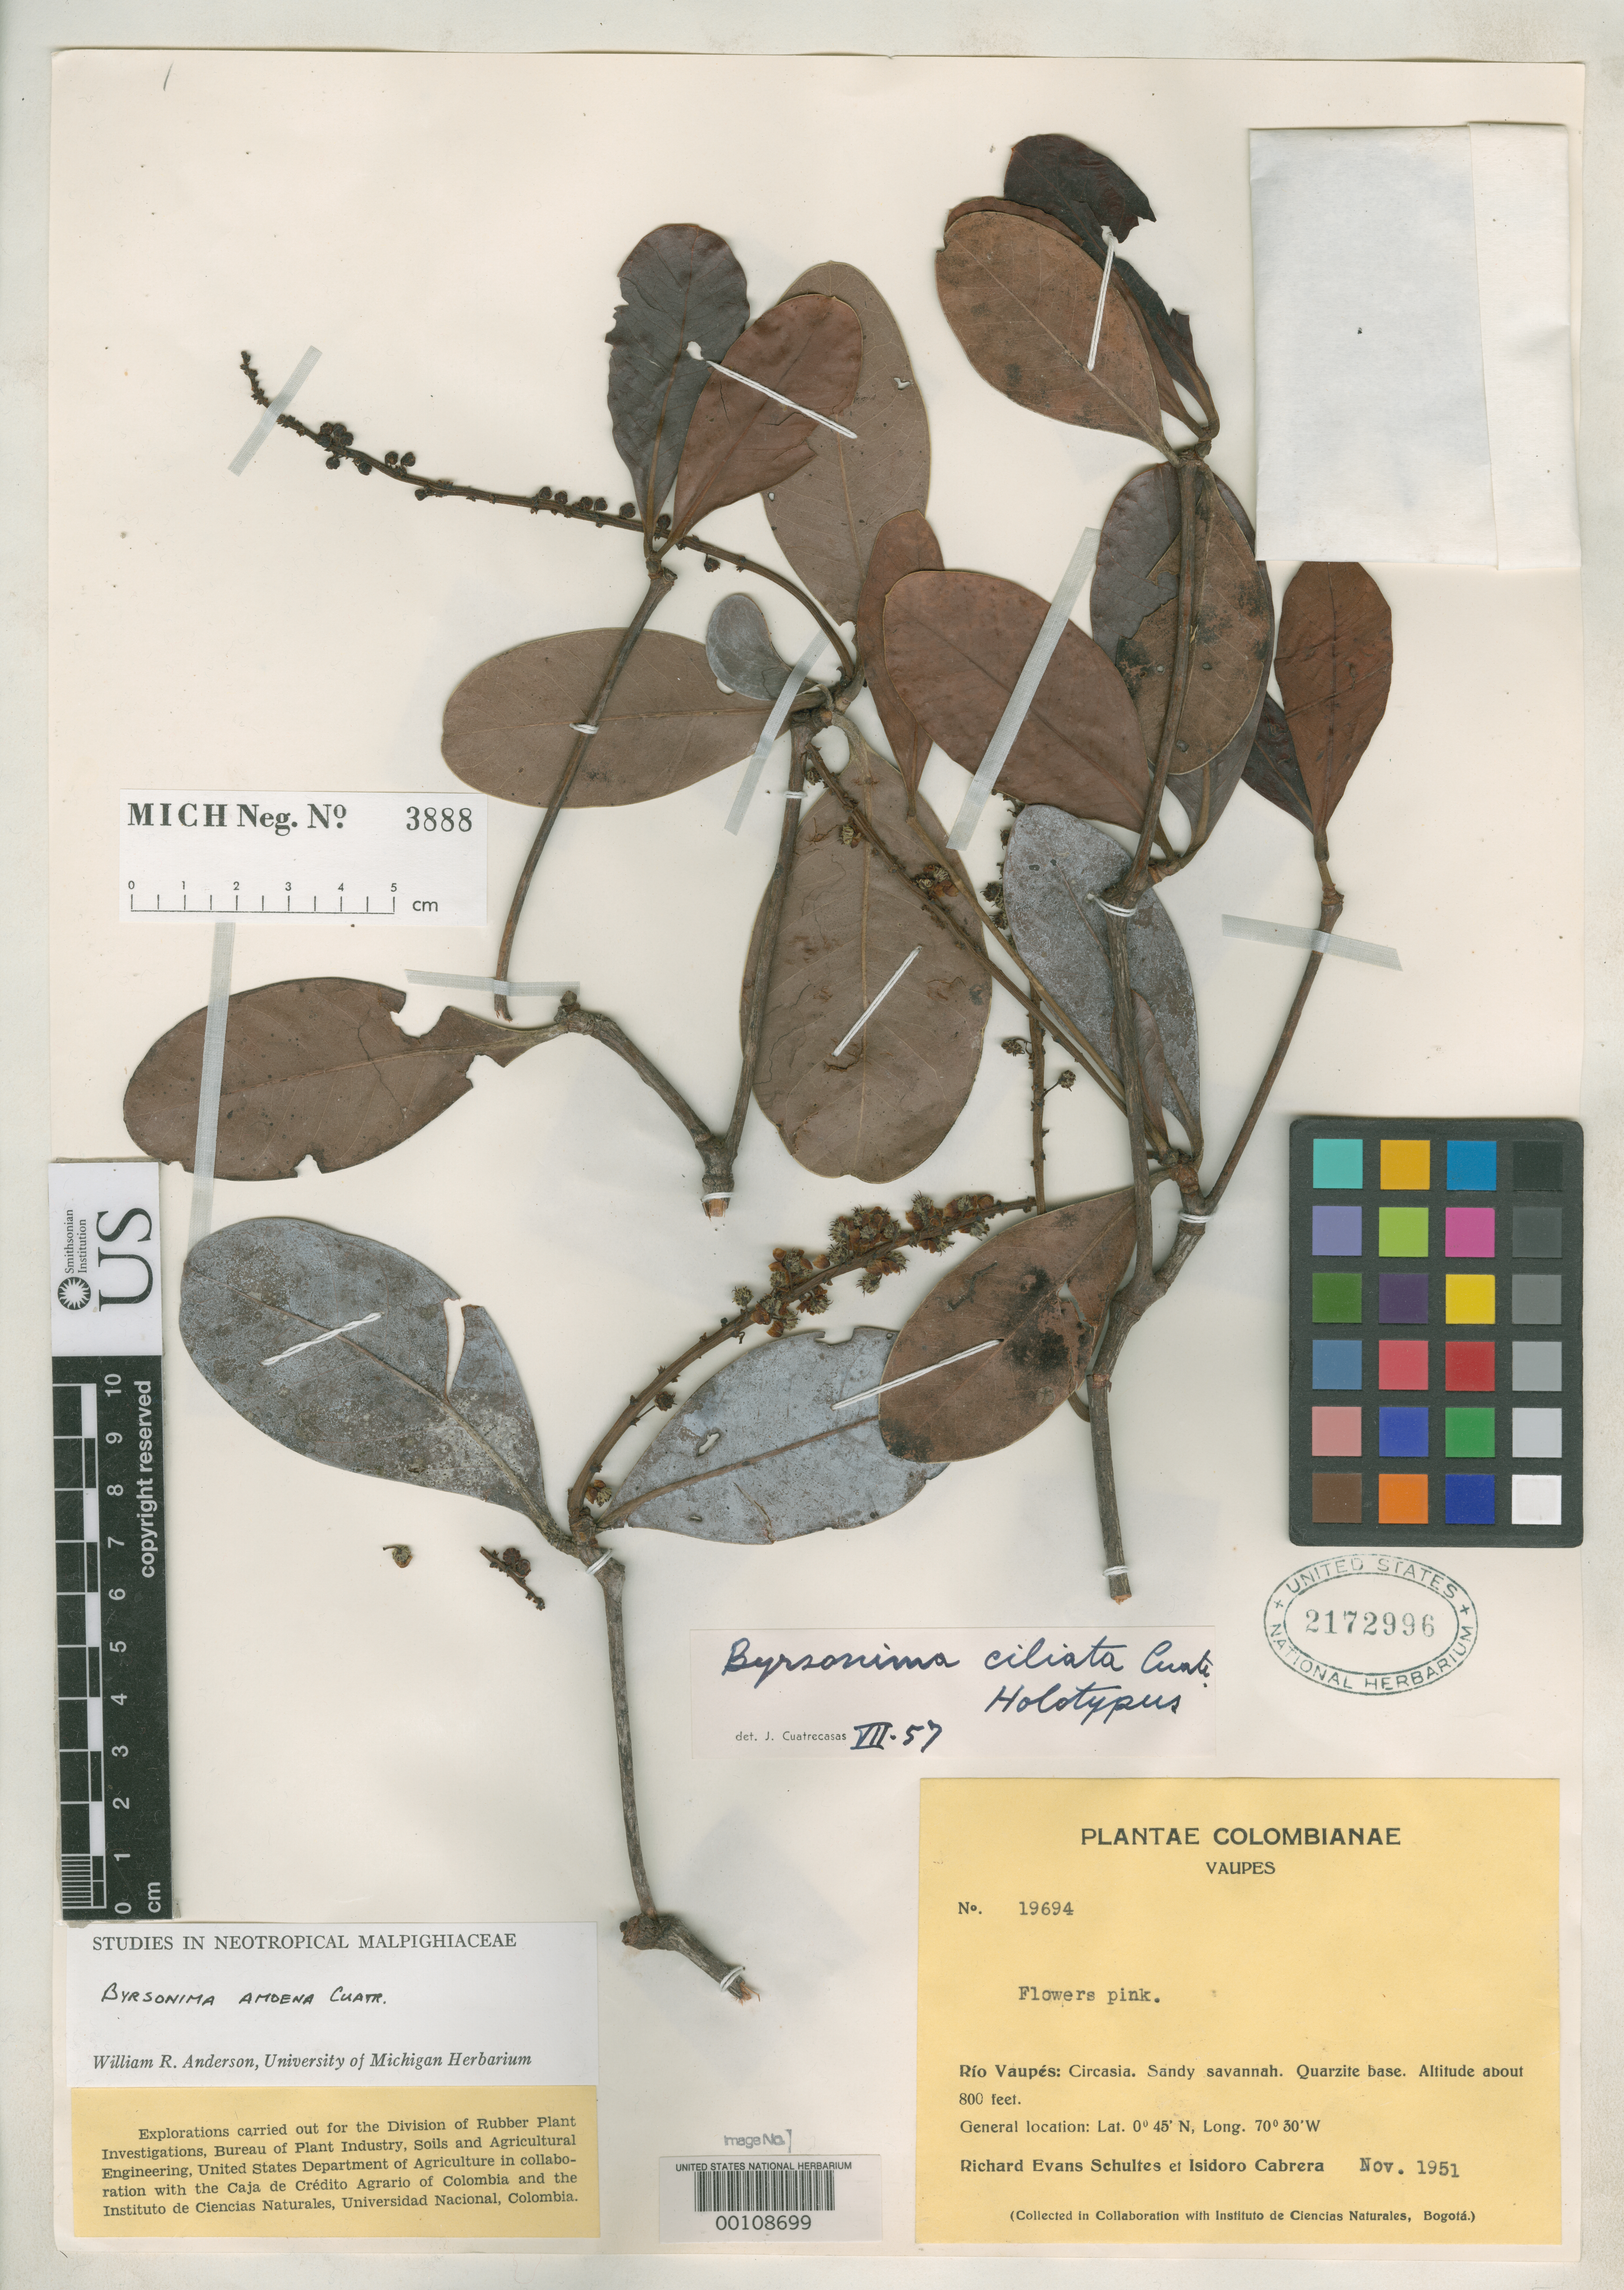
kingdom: Plantae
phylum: Tracheophyta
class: Magnoliopsida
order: Malpighiales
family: Malpighiaceae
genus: Byrsonima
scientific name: Byrsonima ciliata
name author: Cuatrec.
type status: Holotype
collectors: R. E. Schultes & I. Cabrera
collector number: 19694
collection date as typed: Nov 1951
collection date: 1951-11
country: Colombia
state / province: Vaupés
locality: Rio Vaupes, Circasia.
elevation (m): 244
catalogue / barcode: US 2172996